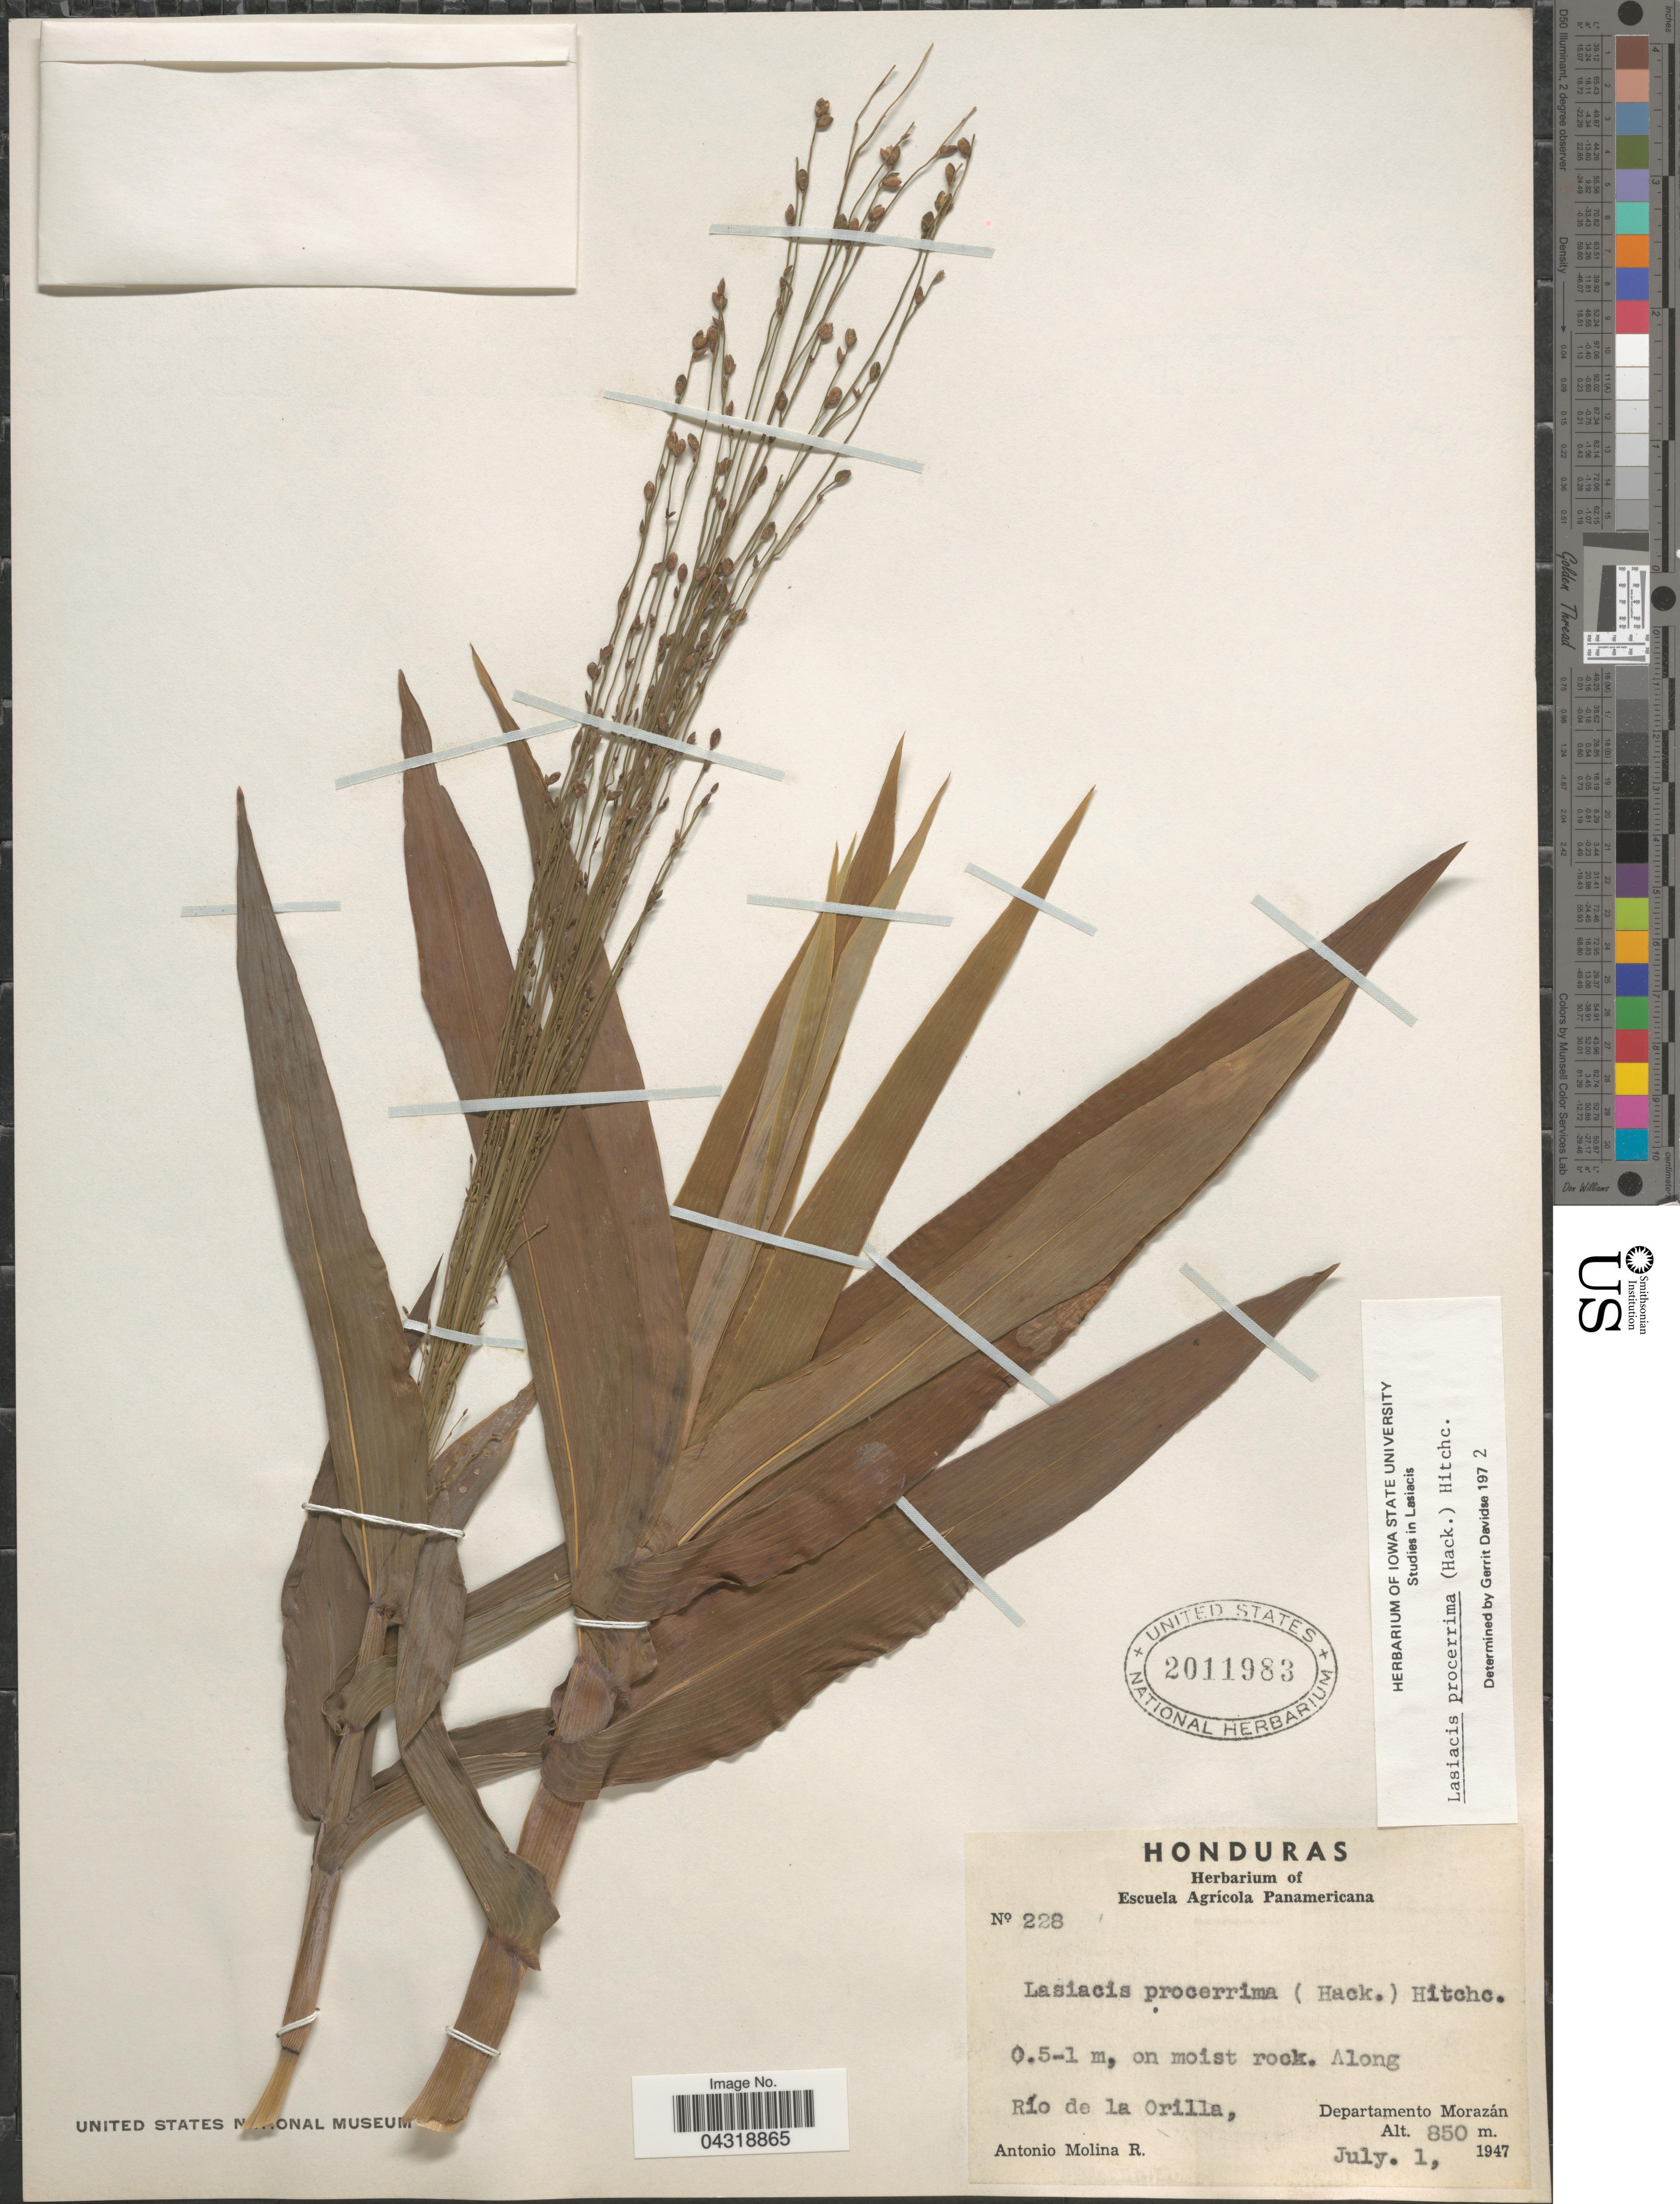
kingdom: Plantae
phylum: Tracheophyta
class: Liliopsida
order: Poales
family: Poaceae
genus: Lasiacis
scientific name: Lasiacis procerrima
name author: (Hack.) Hitchc.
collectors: A. Molina R.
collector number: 228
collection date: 1947-07-01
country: Honduras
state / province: Fco. Morazán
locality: Along Río de la Orilla, Departamento Morazán.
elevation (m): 850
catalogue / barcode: US 2011983